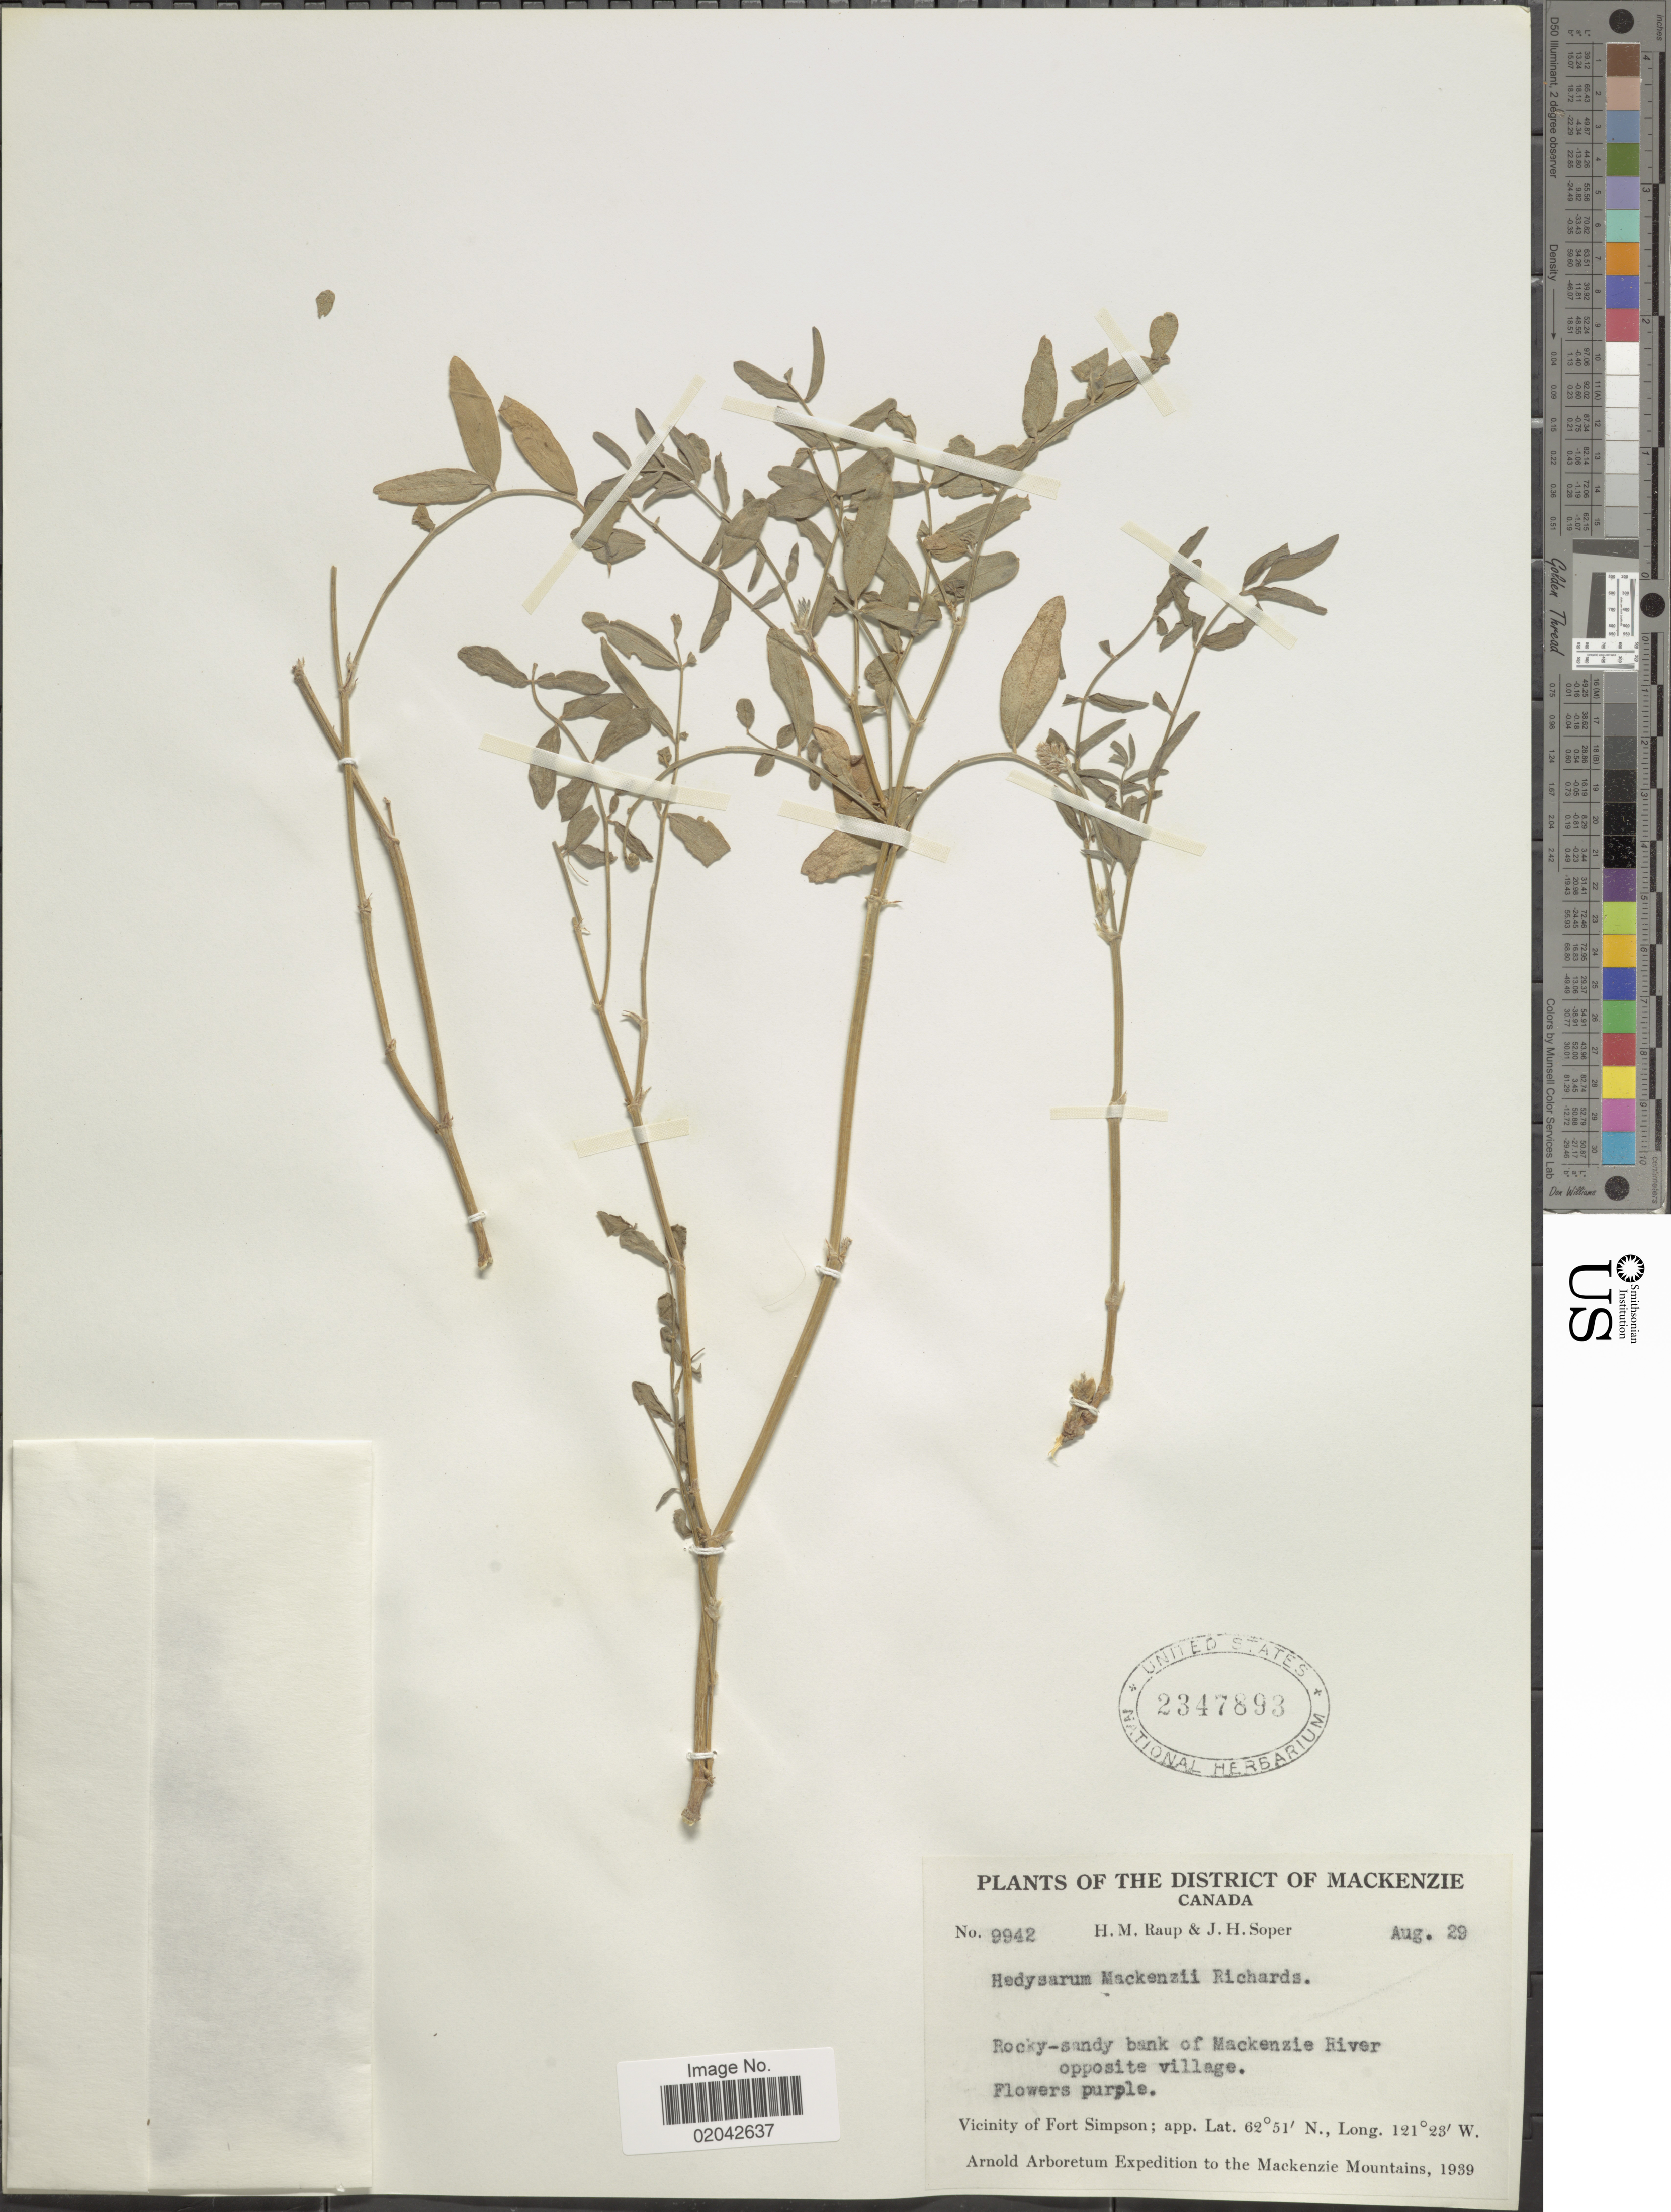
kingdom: Plantae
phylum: Tracheophyta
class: Magnoliopsida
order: Fabales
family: Fabaceae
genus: Hedysarum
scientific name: Hedysarum mackenziei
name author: Richardson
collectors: H. Raup & J. H. Soper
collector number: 9942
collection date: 1939-08-29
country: Canada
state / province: British Columbia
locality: District of Mackenzie, rocky-sandy bank of Mackenzie River, opposite village, vicinity of Fort Simpson.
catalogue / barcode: US 2347893